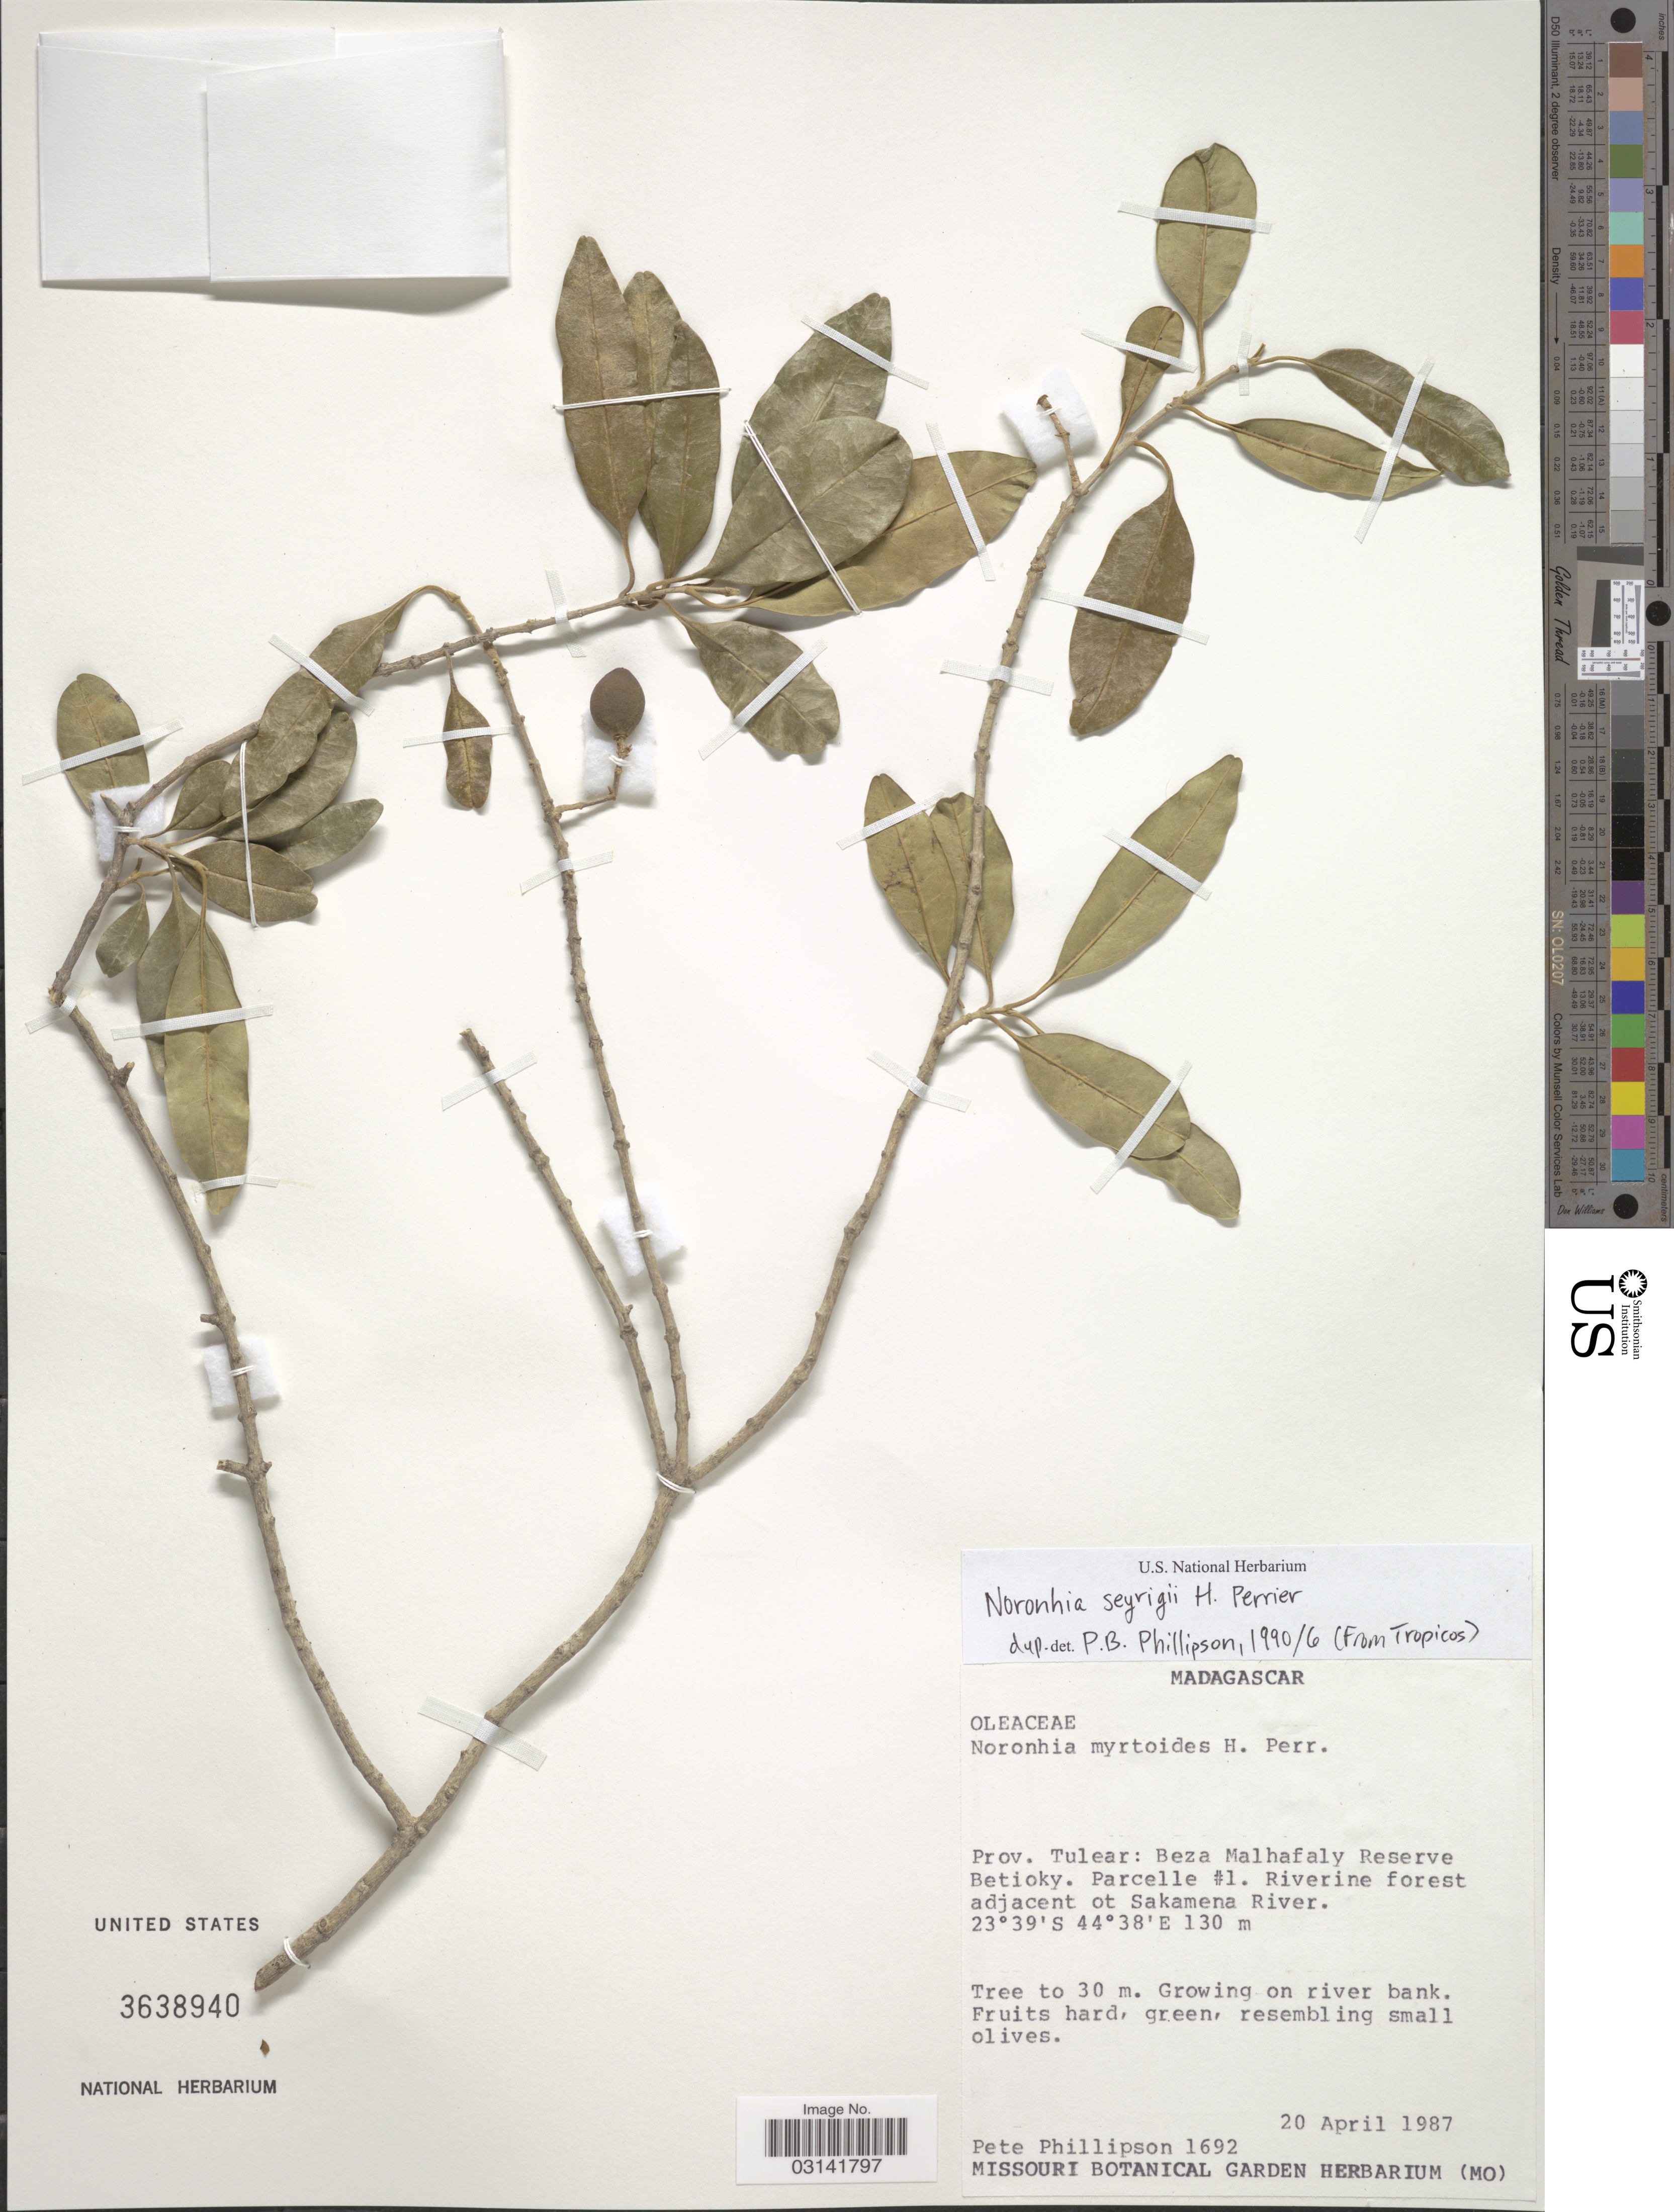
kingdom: Plantae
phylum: Tracheophyta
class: Magnoliopsida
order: Lamiales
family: Oleaceae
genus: Noronhia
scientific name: Noronhia seyrigii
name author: H. Perrier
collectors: P. B. Phillipson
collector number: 1692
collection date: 1987-04-20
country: Madagascar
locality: Prov. Tulear: Beza Malhafaly Reserve Betioky. Parcelle #1. Riverine forest adjacent to Sakamena River.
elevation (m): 130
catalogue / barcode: US 3638940